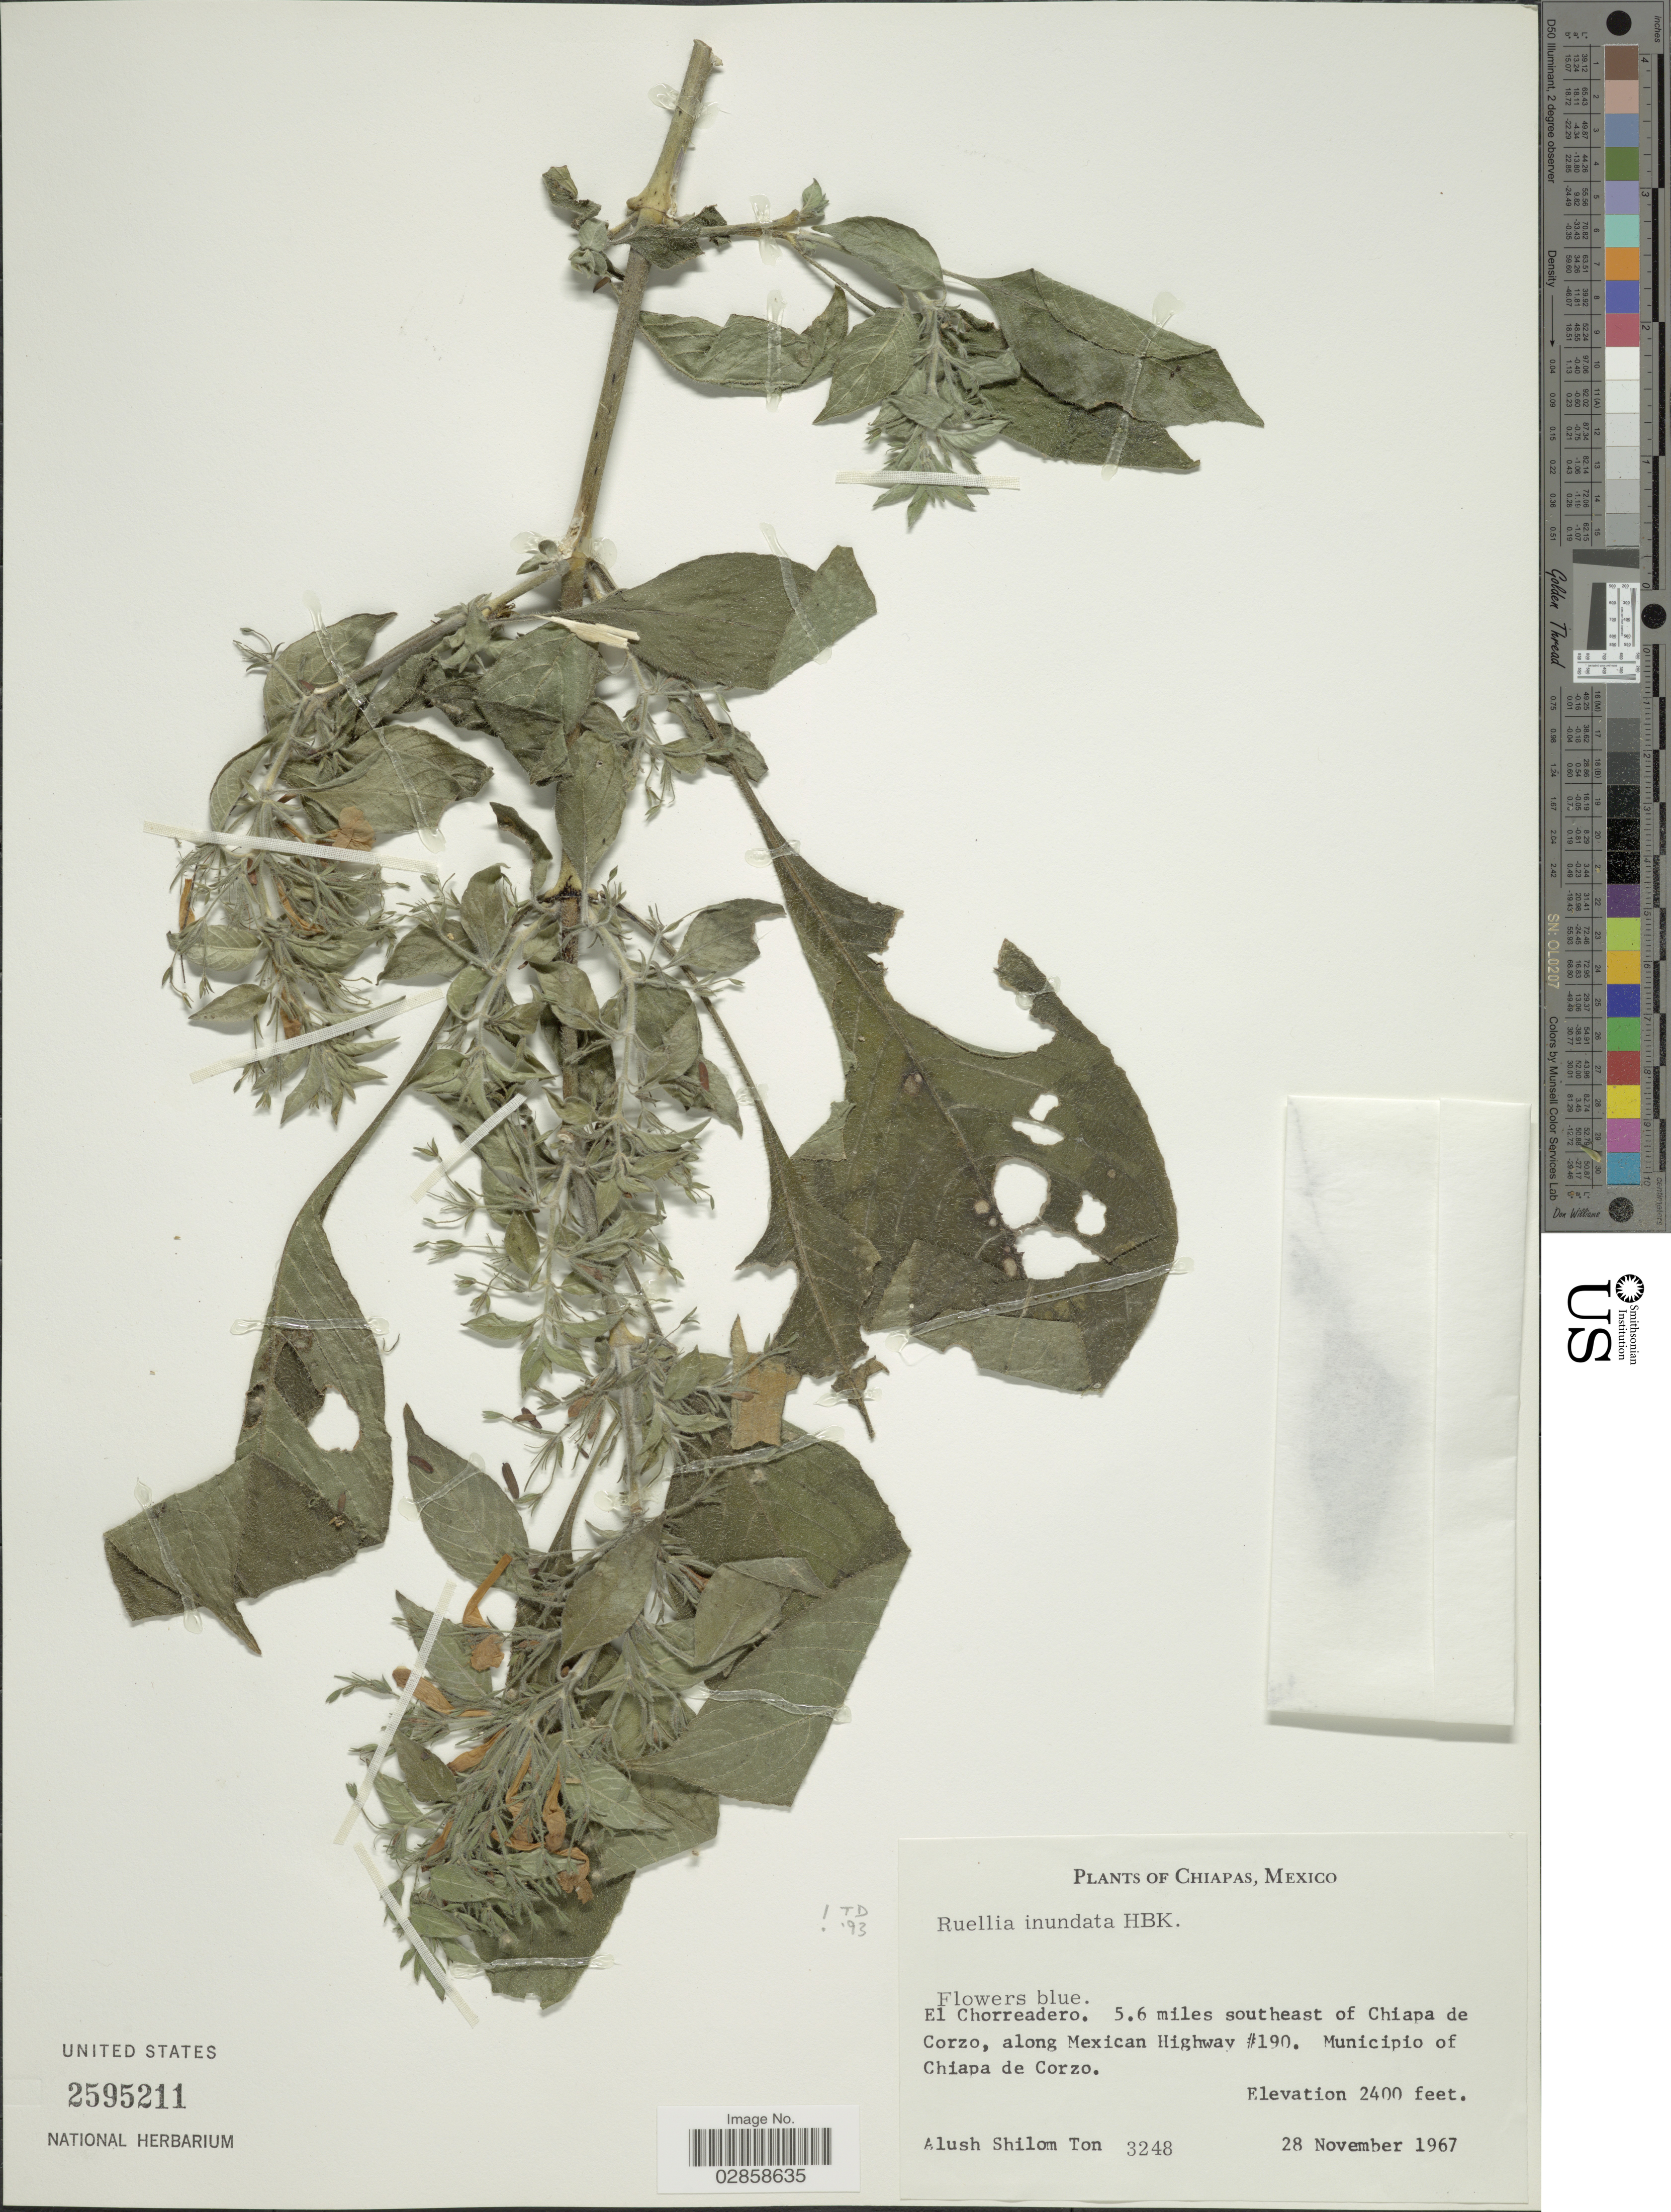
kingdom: Plantae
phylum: Tracheophyta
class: Magnoliopsida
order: Lamiales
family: Acanthaceae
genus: Ruellia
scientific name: Ruellia inundata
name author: Kunth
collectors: A. M. Ton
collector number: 3248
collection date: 1967-11-28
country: Mexico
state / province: Chiapas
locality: El Chorreadero. 5.6 miles southeast of Chiapa de Corzo, along Mexican Highway #190. Municipio of Chiapa de Corzo.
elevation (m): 732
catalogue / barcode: US 2595211